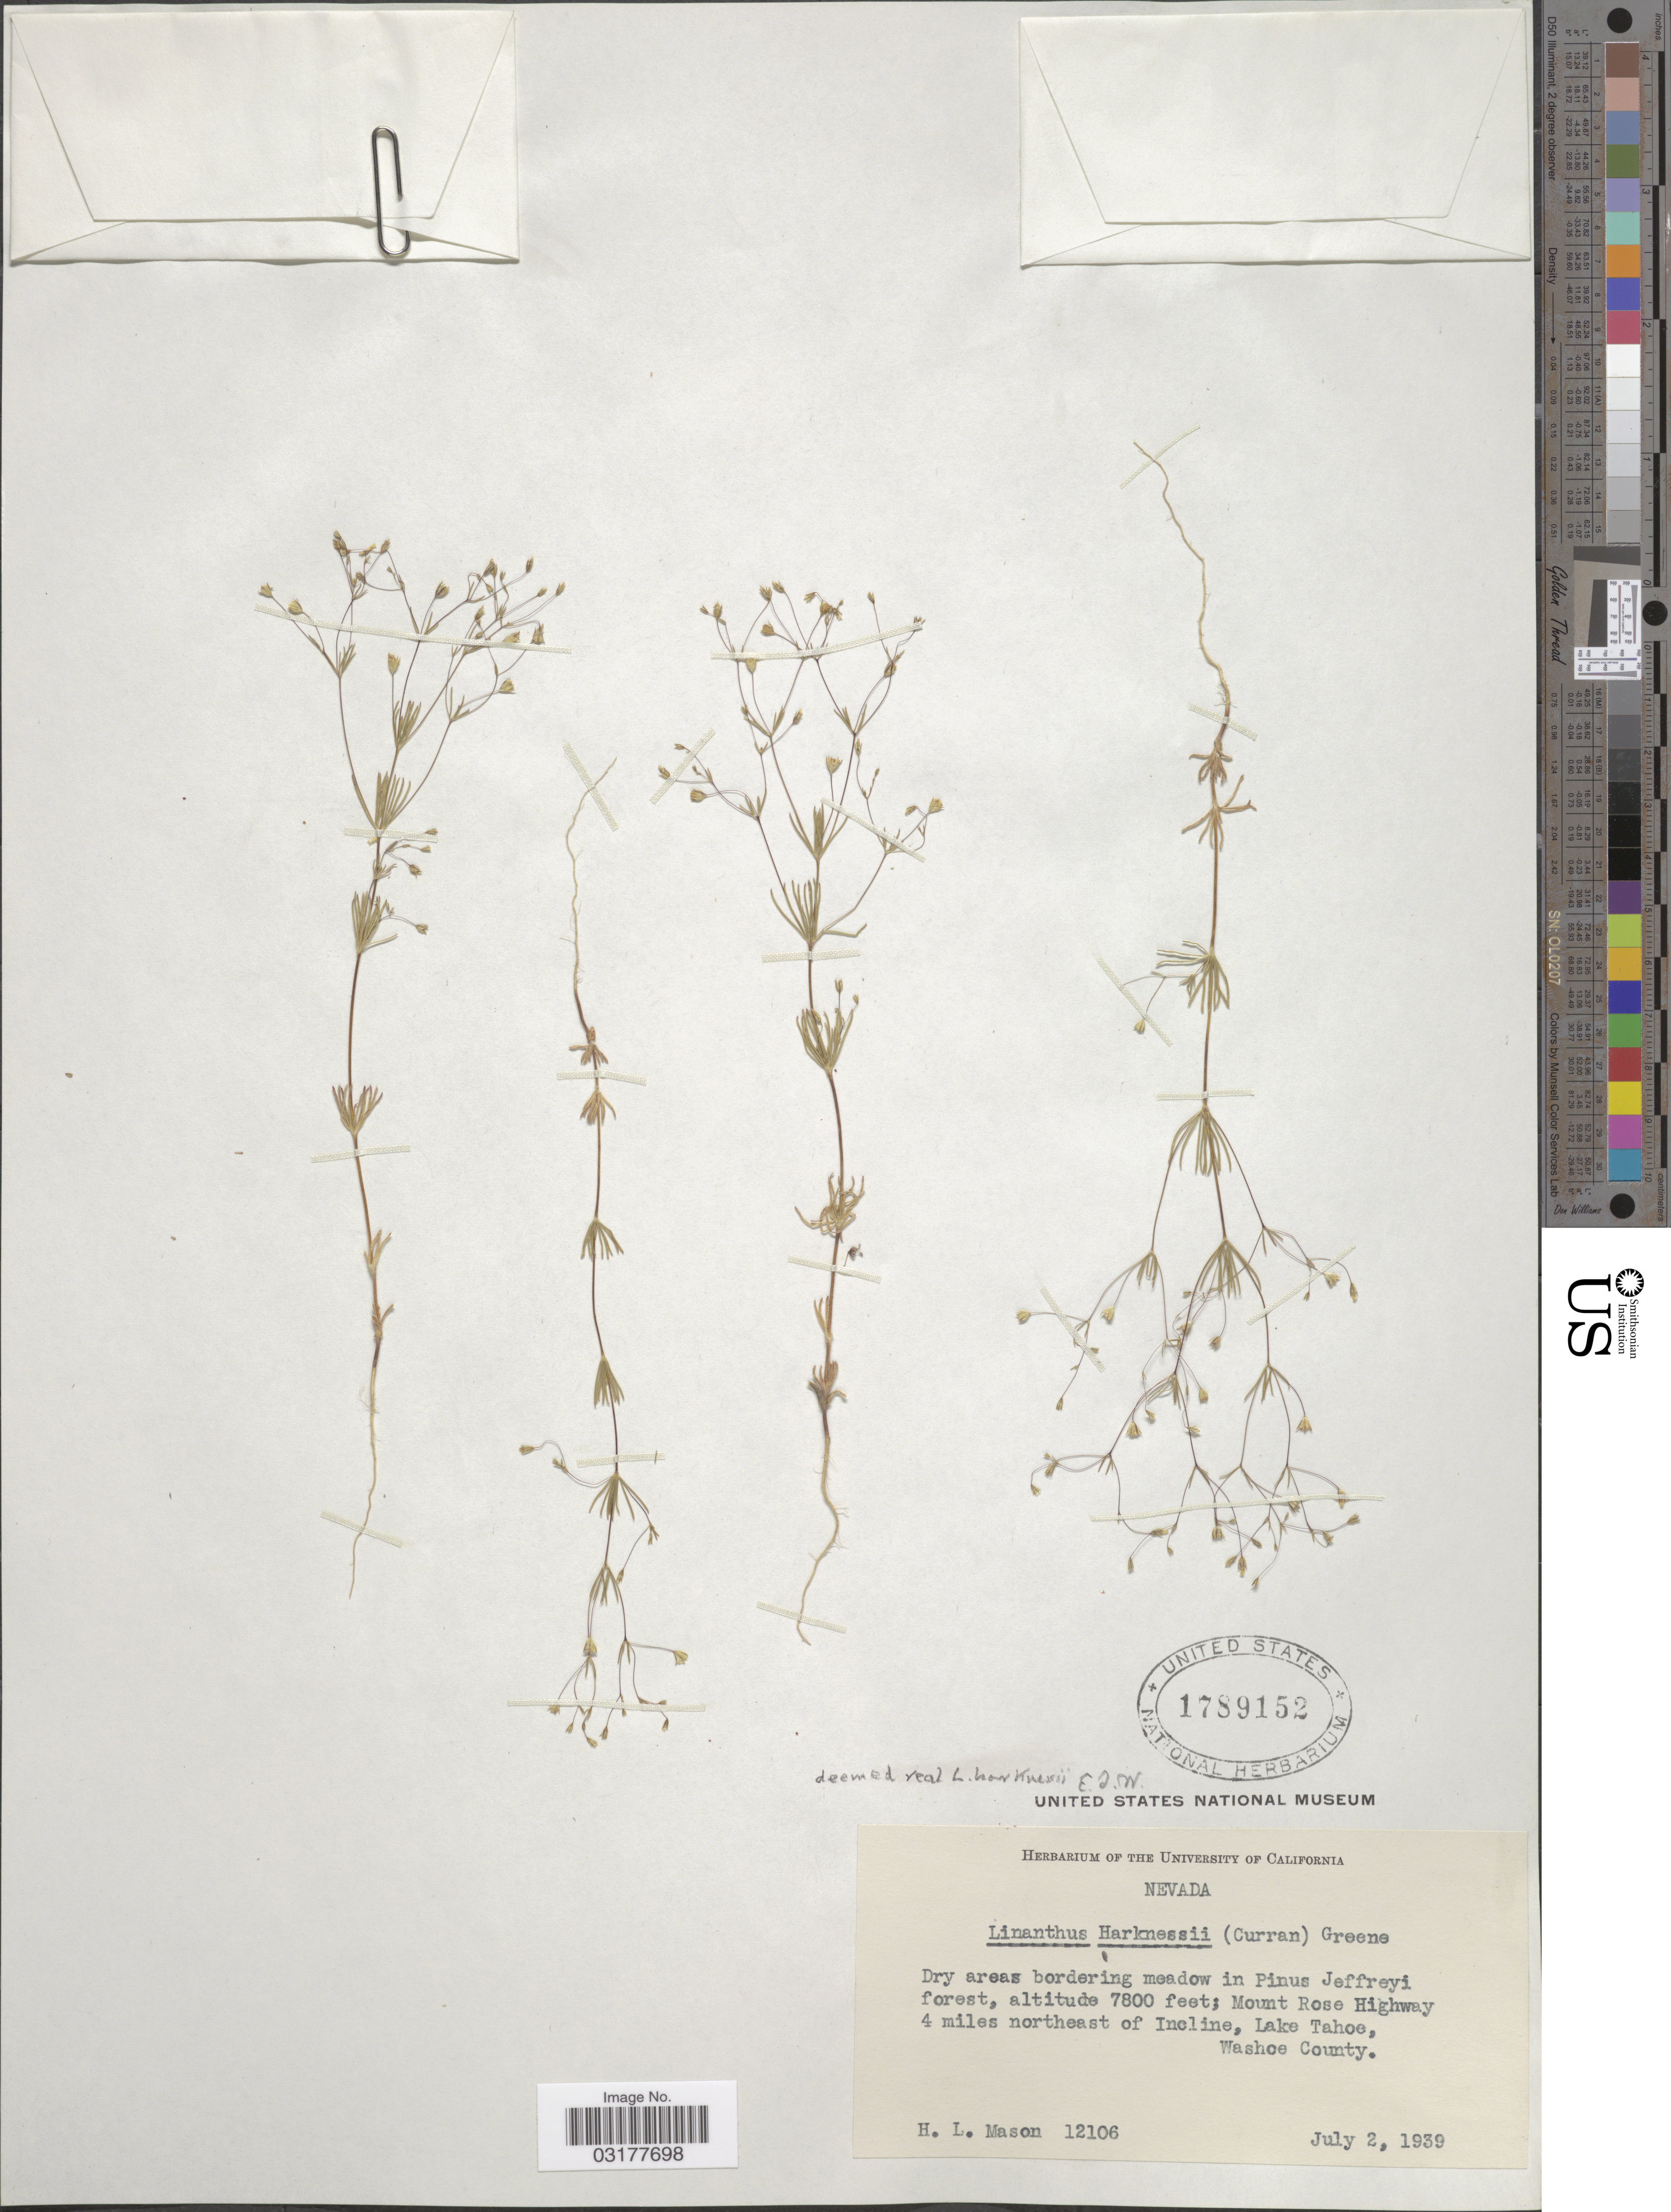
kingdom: Plantae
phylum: Tracheophyta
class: Magnoliopsida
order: Ericales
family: Polemoniaceae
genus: Linanthus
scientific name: Linanthus harknessii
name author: (Curran) Greene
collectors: H. L. Mason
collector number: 12106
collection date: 1939-07-02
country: United States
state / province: Nevada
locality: Mount Rose Highway 4 miles northeast of Incline, Lake Tahoe, Washoe County.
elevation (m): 2377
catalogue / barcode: US 1789152